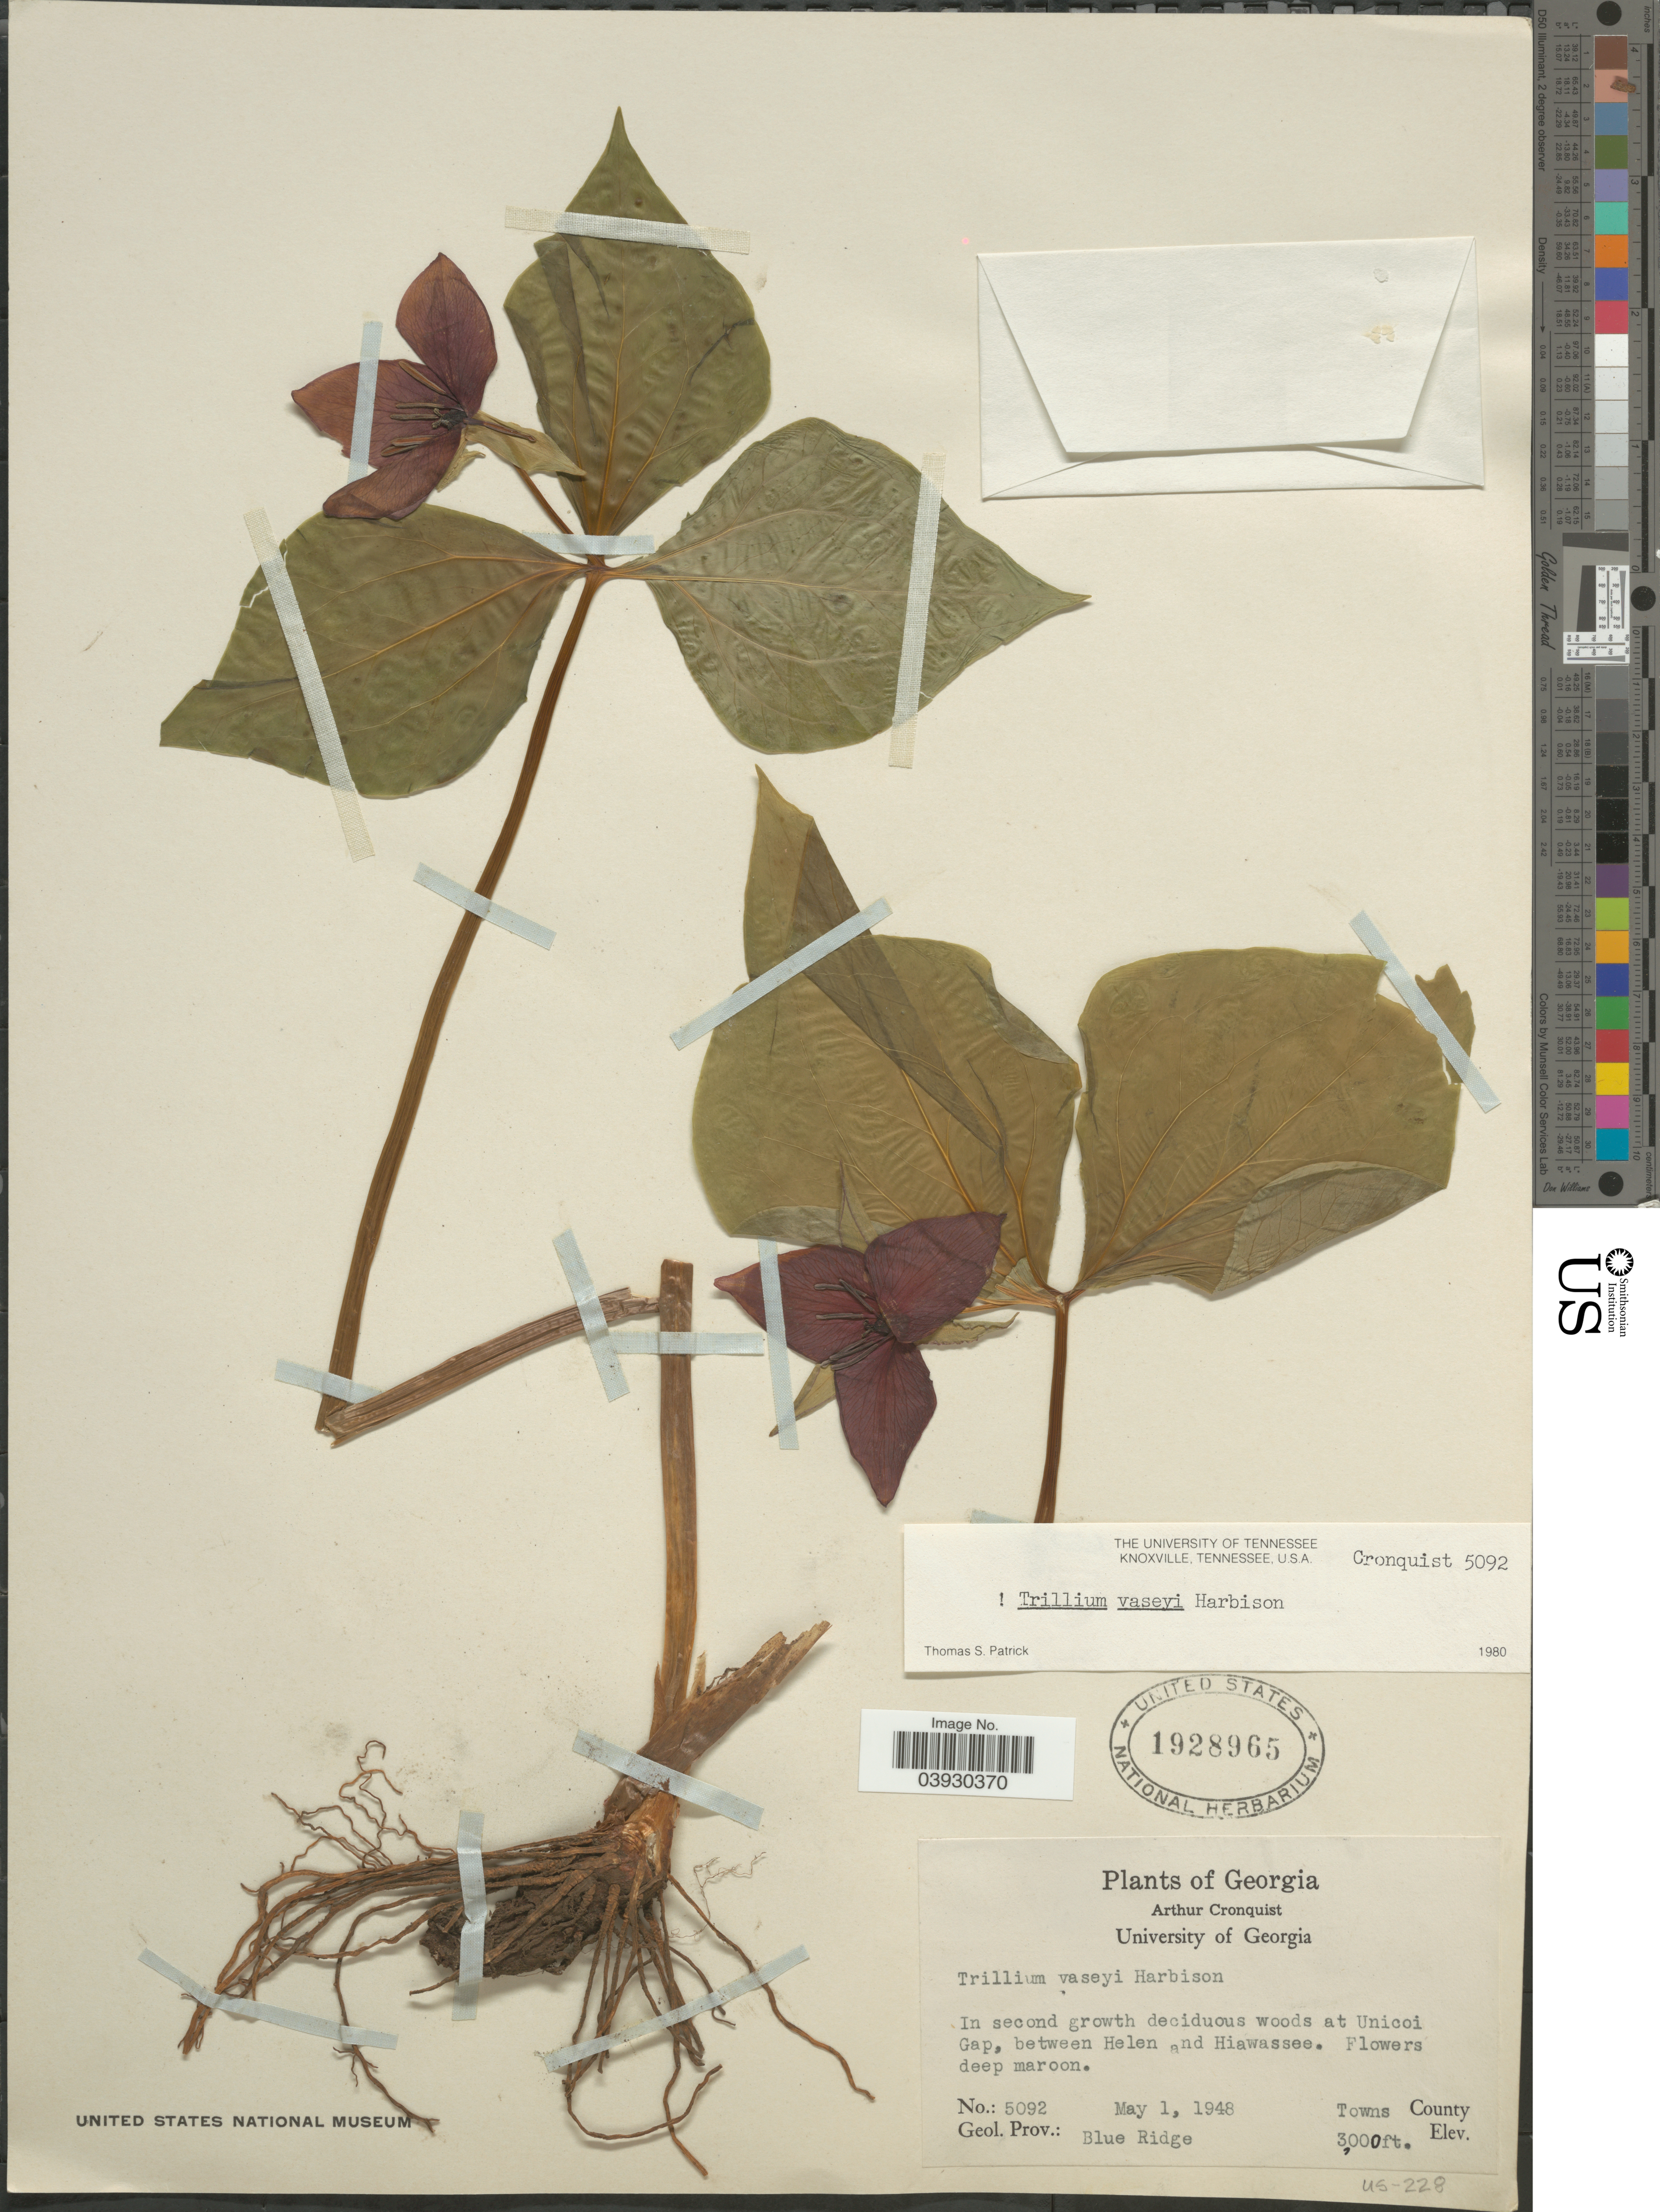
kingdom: Plantae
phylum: Tracheophyta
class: Liliopsida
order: Liliales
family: Melanthiaceae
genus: Trillium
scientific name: Trillium vaseyi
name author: Harb.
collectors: A. J. Cronquist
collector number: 5092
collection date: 1948-05-01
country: United States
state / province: Georgia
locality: In second growth deciduous woods at Unicoi Gap, between Helen and Hiawassee. Towns County. Geol. Prov.: Blue Ridge.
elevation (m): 914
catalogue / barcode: US 1928965